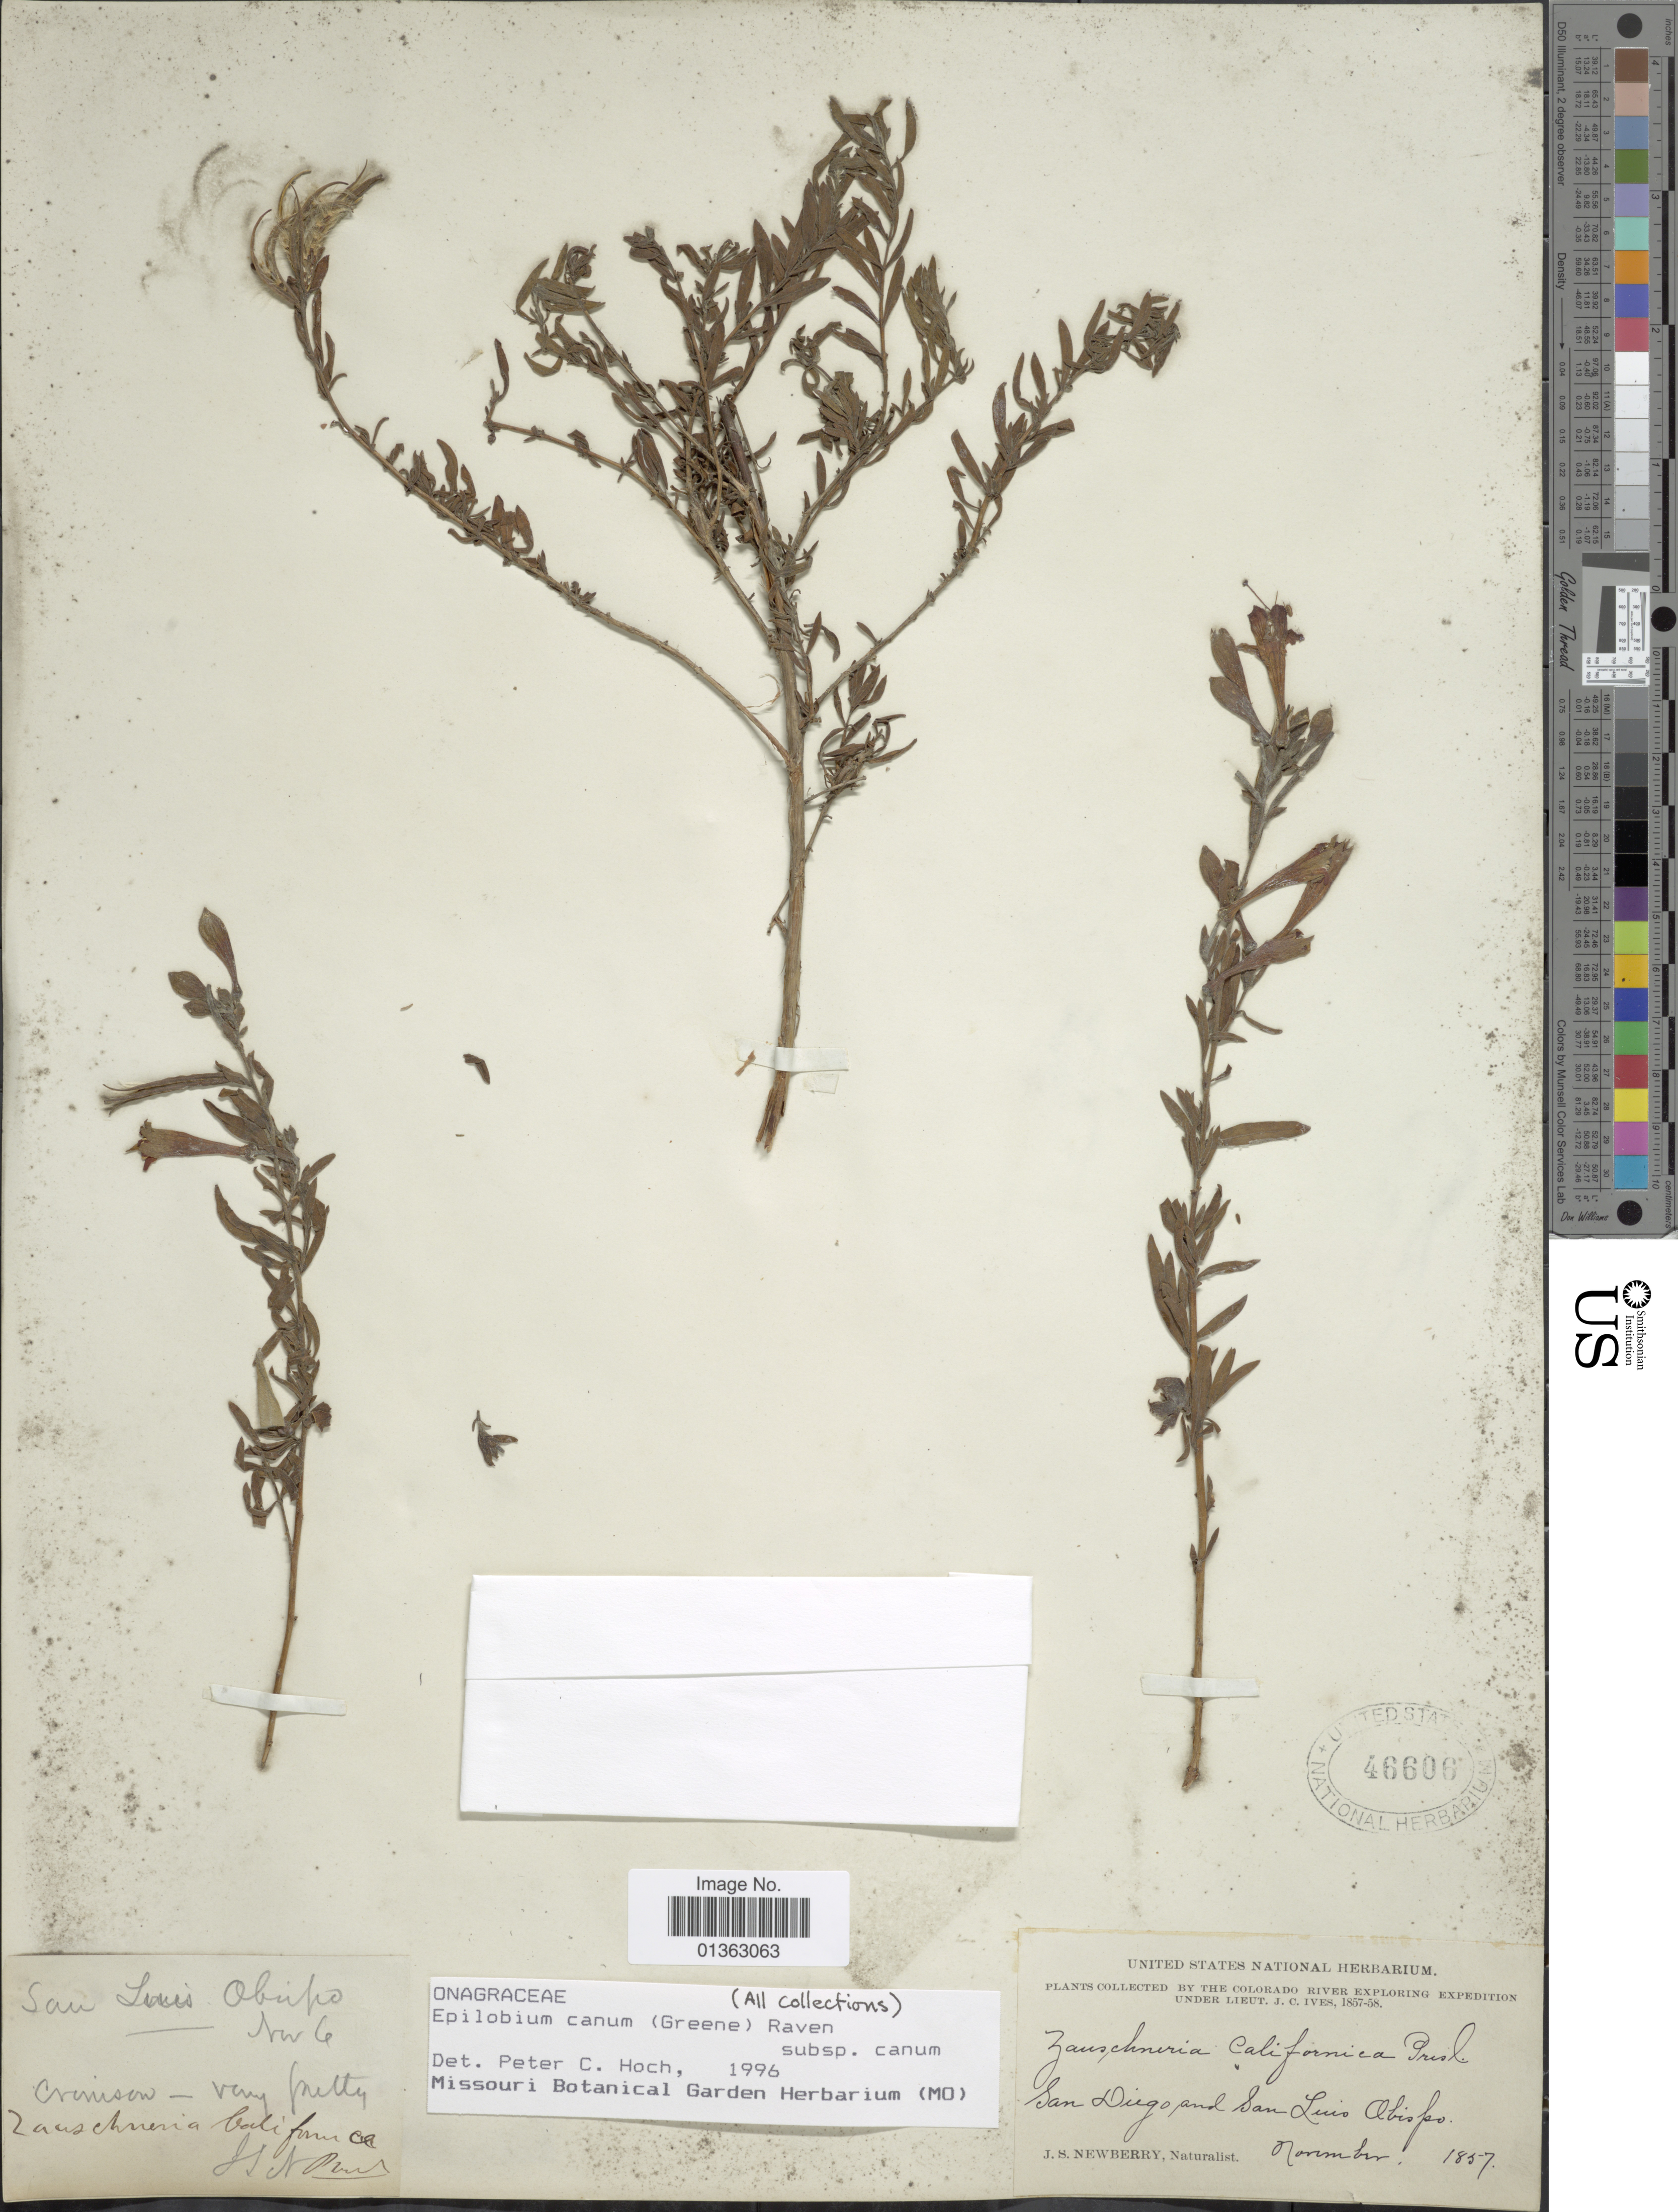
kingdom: Plantae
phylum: Tracheophyta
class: Magnoliopsida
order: Myrtales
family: Onagraceae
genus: Epilobium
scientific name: Epilobium canum subsp. canum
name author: (Greene) P.H. Raven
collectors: J. S. Newberry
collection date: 1857-11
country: United States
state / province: California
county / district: San Diego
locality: San Diego and San Luis Abispo.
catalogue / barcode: US 46606